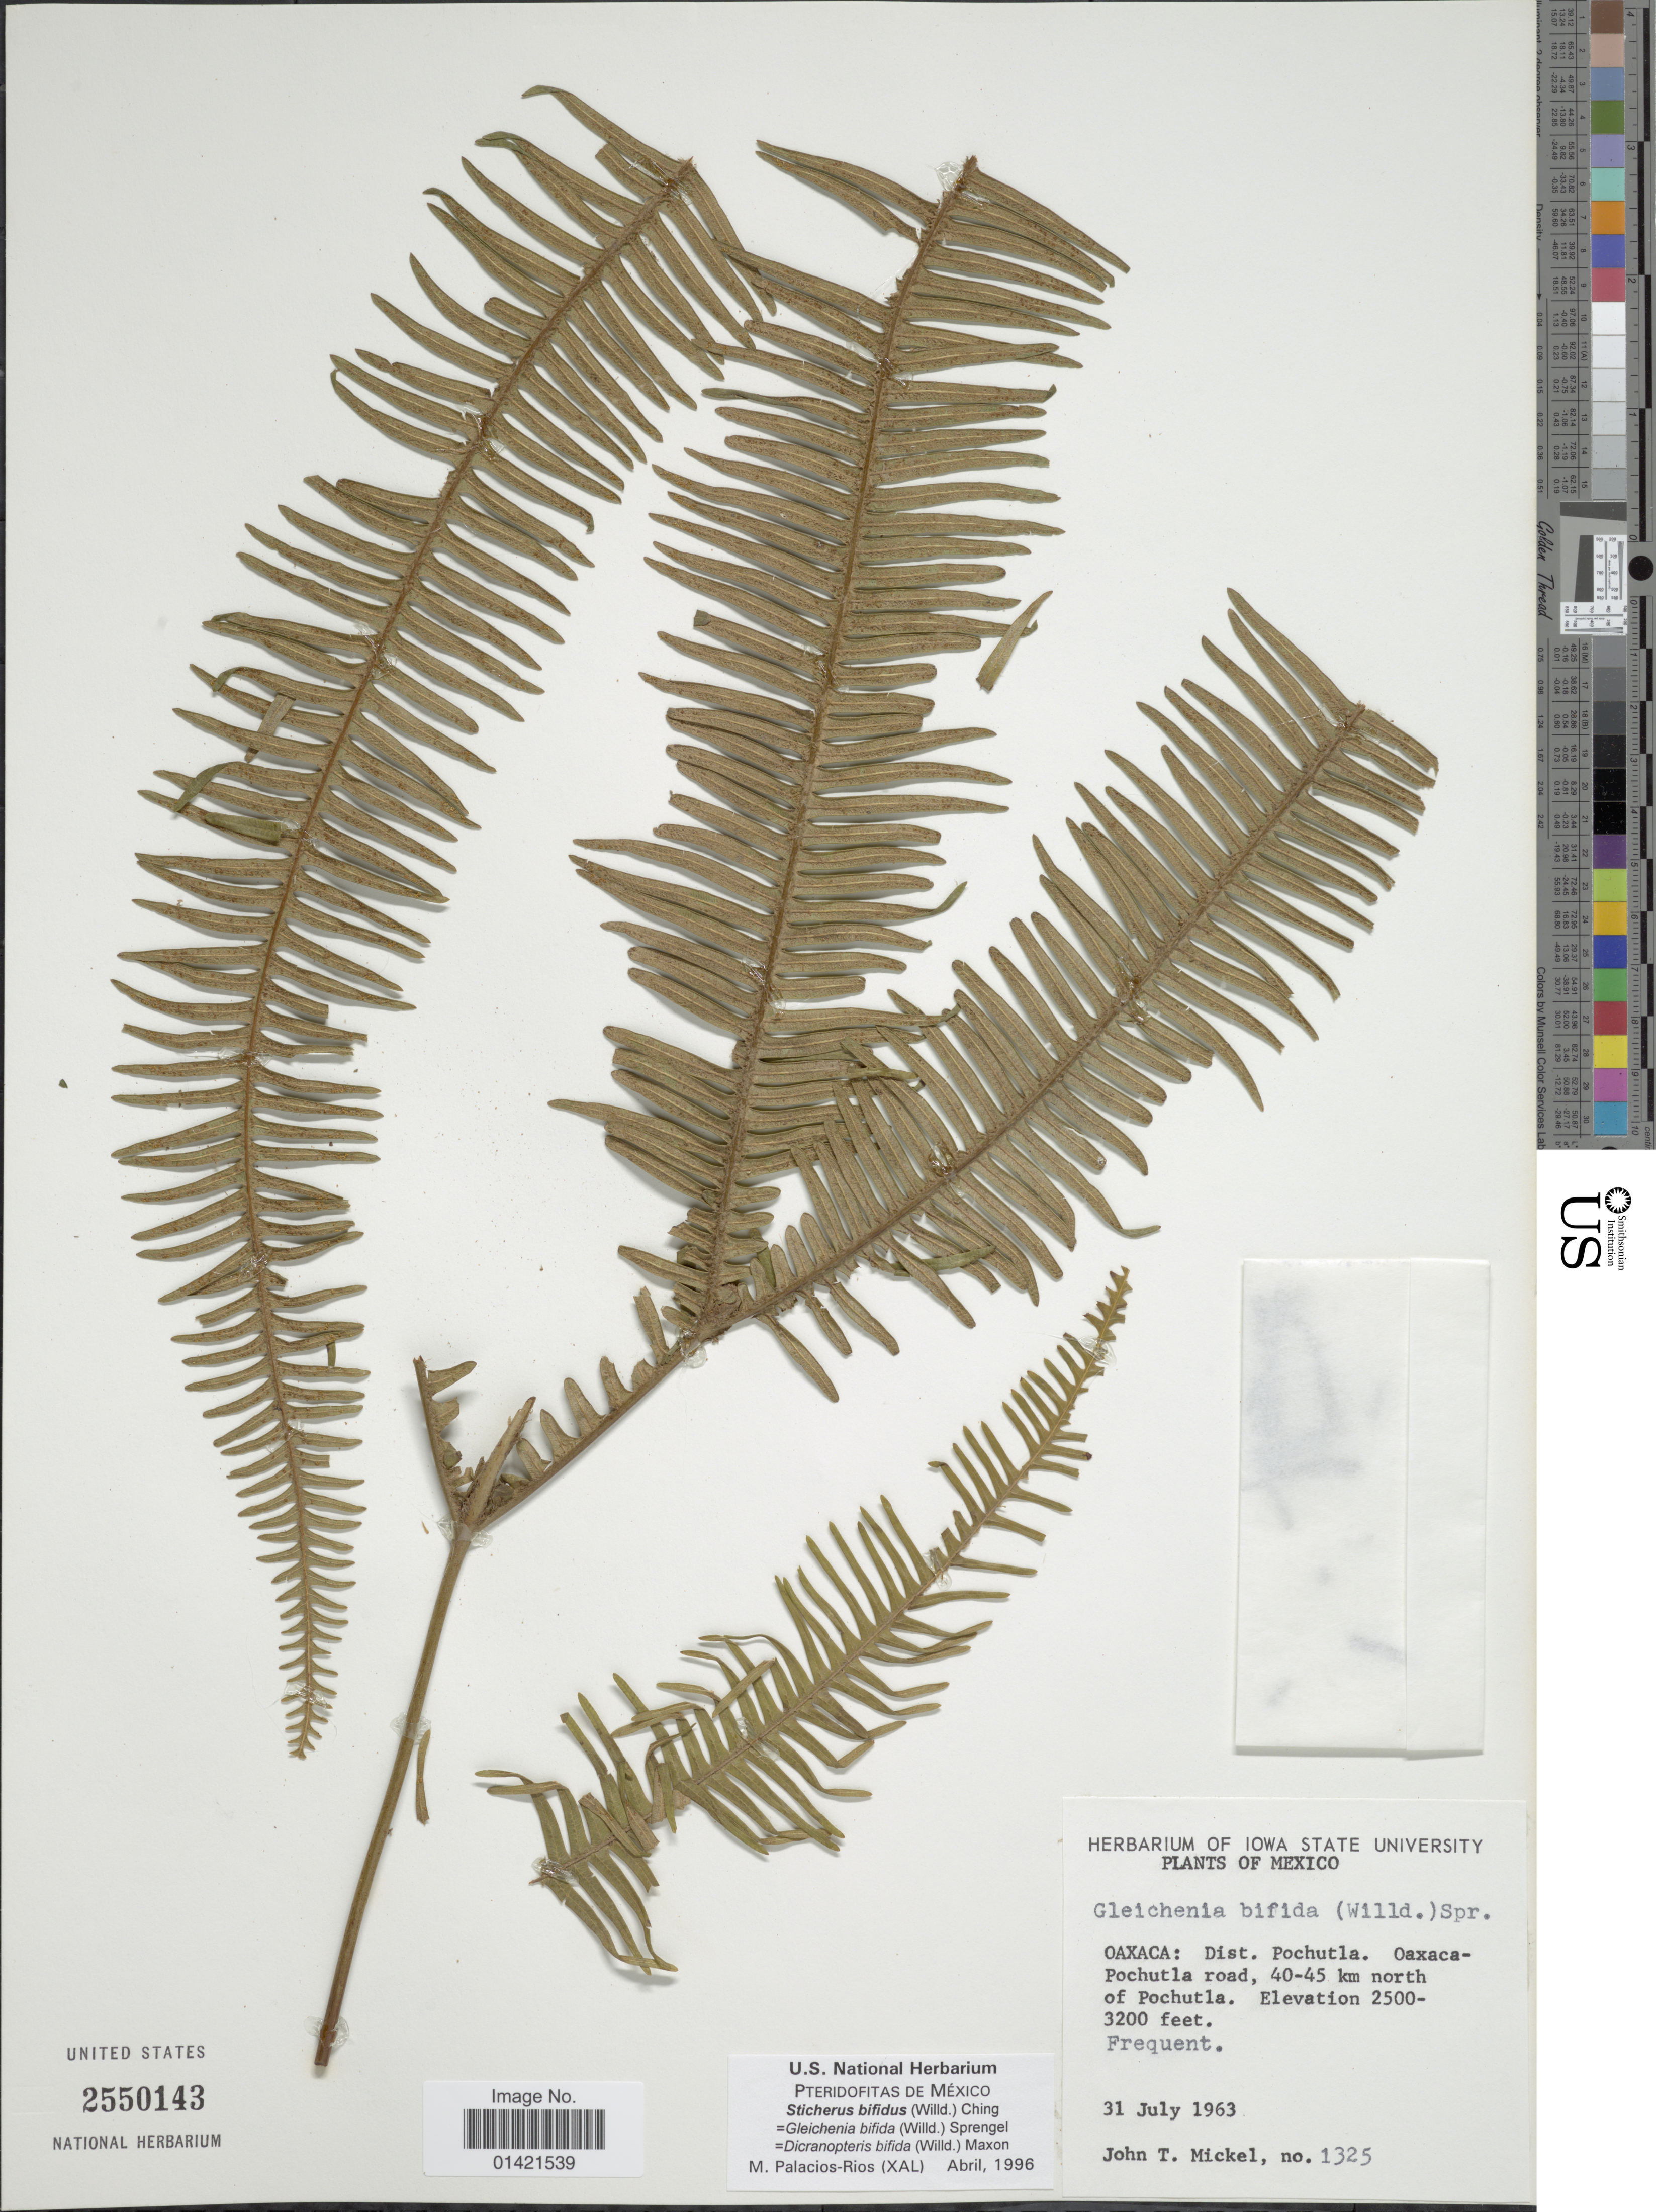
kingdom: Plantae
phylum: Tracheophyta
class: Polypodiopsida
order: Gleicheniales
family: Gleicheniaceae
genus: Sticherus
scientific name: Sticherus bifidus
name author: (Willd.) Ching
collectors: J. T. Mickel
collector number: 1325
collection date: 1963-07-31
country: Mexico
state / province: Oaxaca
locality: Dist. Pochutla. Oaxaca-Pochutla road, 40-45 km north of Pochutla.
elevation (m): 762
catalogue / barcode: US 2550143